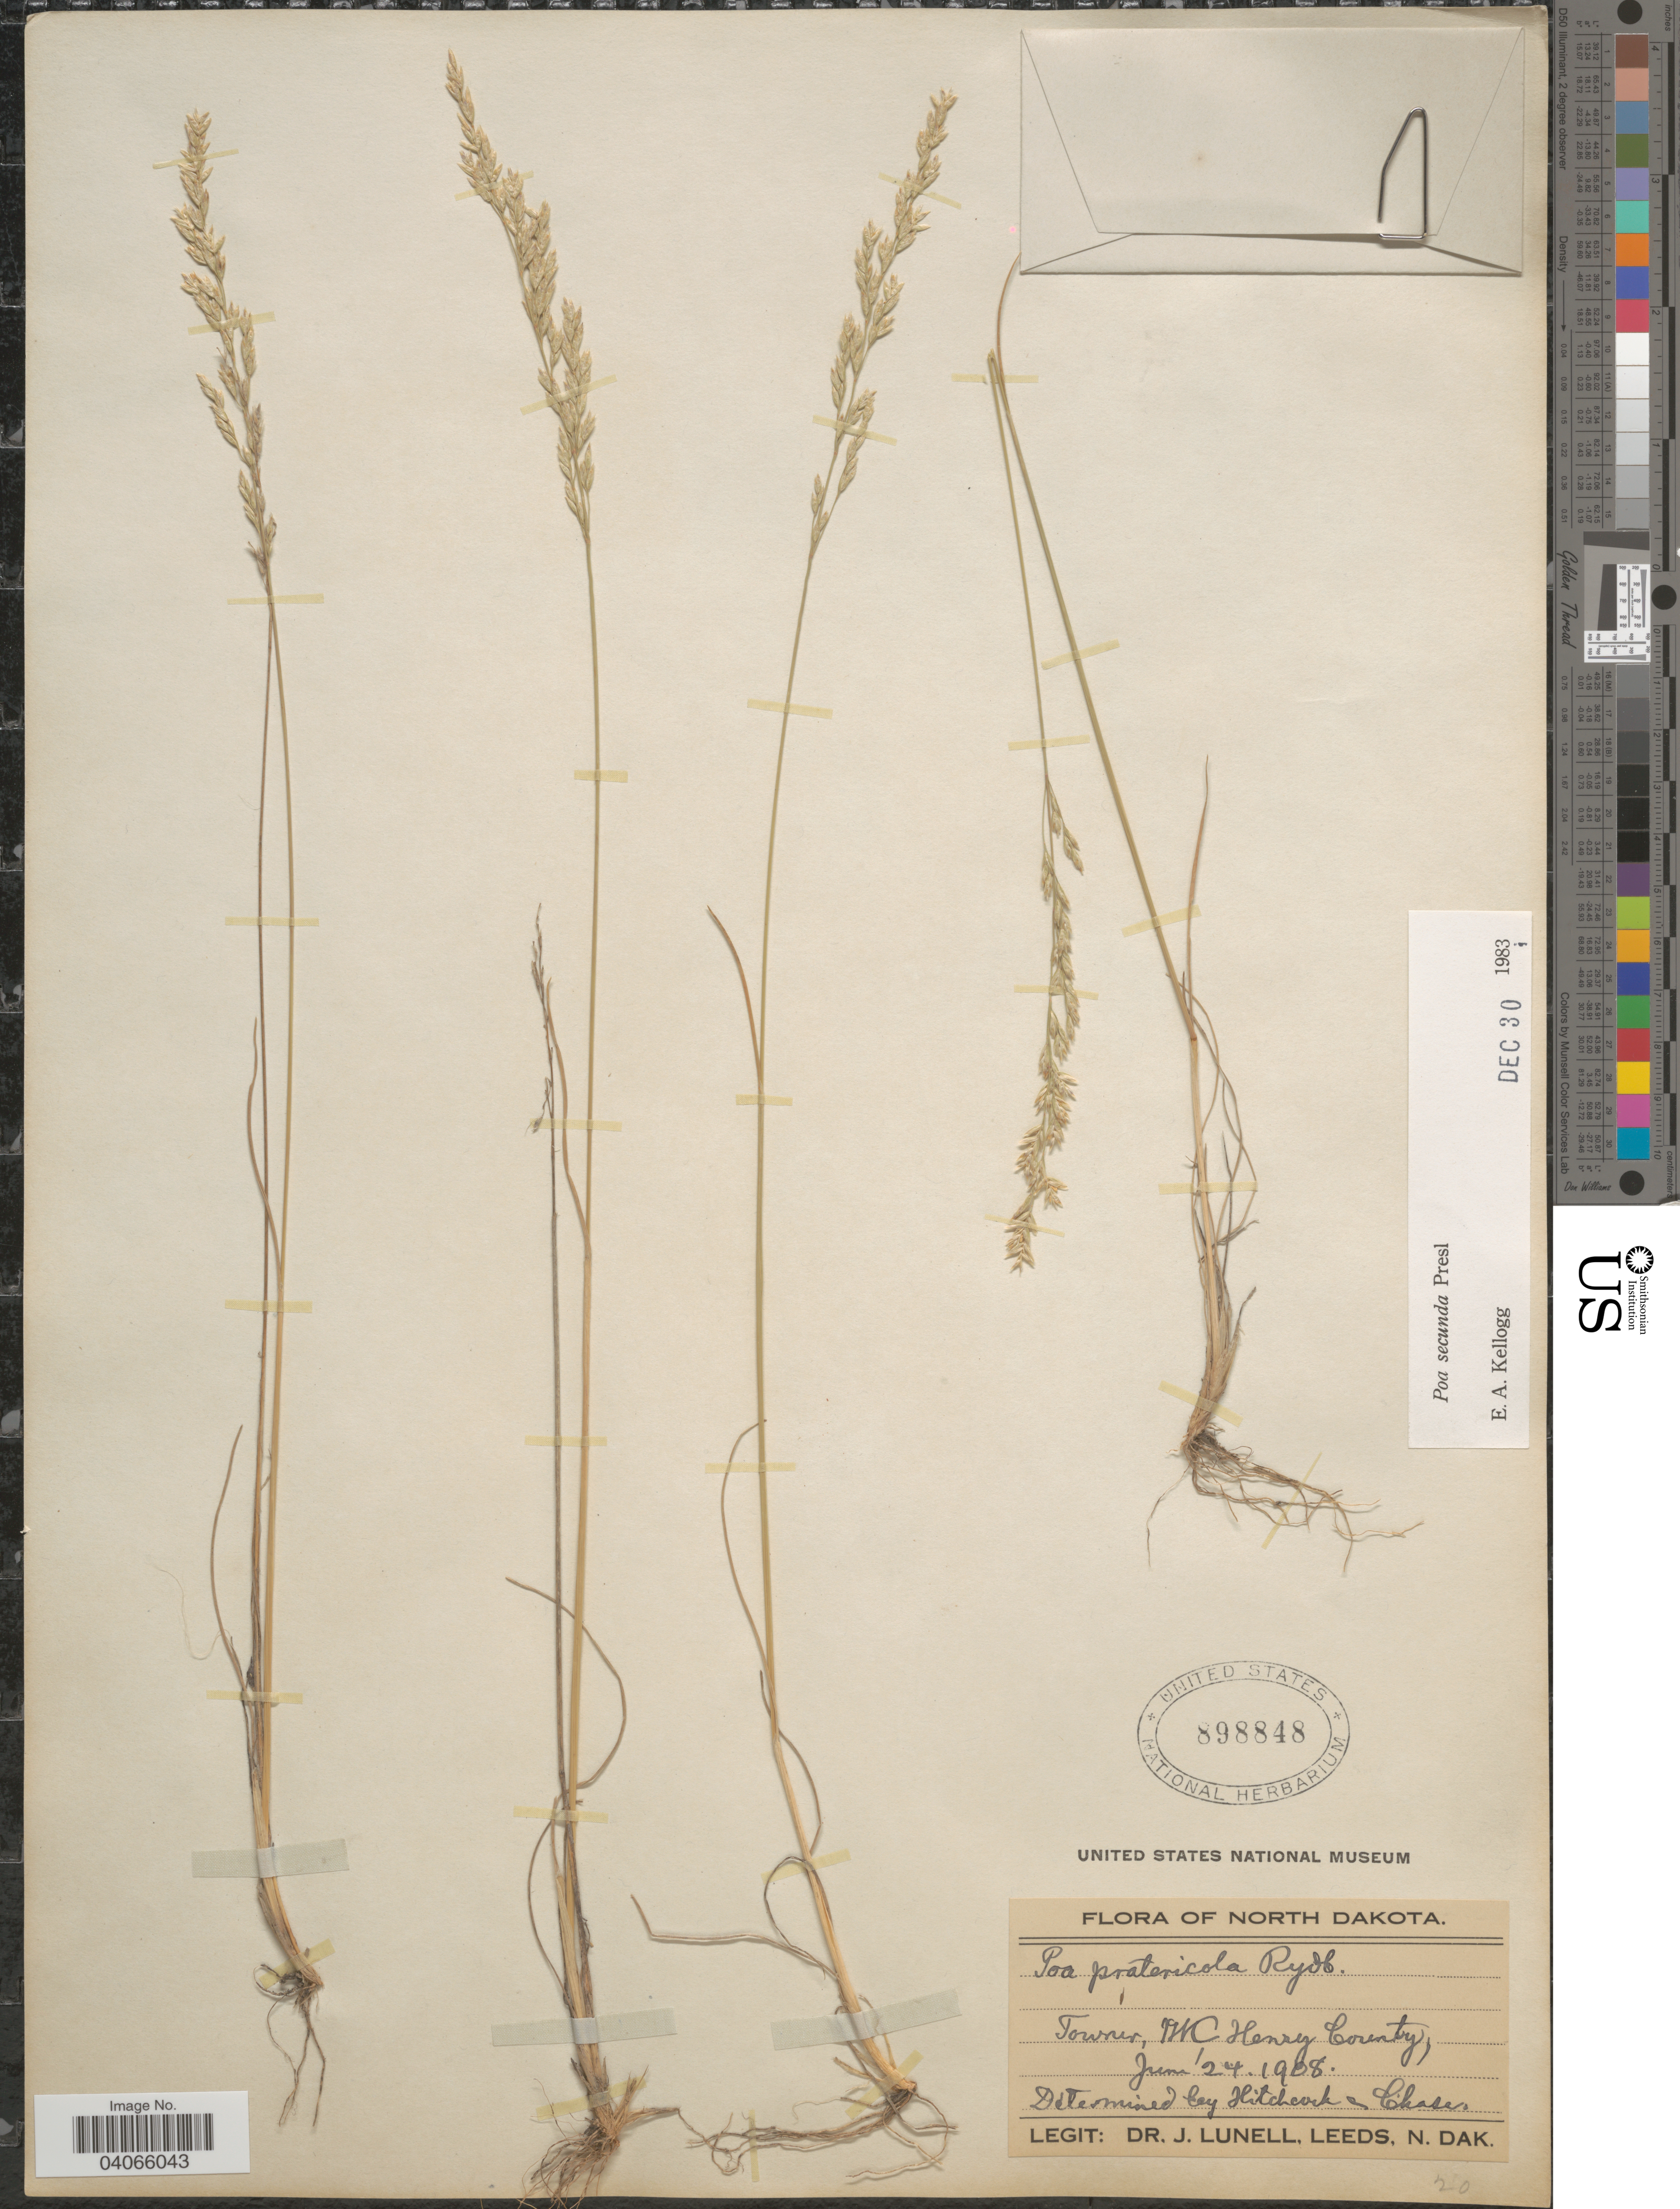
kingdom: Plantae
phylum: Tracheophyta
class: Liliopsida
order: Poales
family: Poaceae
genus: Poa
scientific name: Poa secunda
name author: J. Presl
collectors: J. Leeds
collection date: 1908-06-24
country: United States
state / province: North Dakota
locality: Towner, MC Henry County.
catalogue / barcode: US 898848